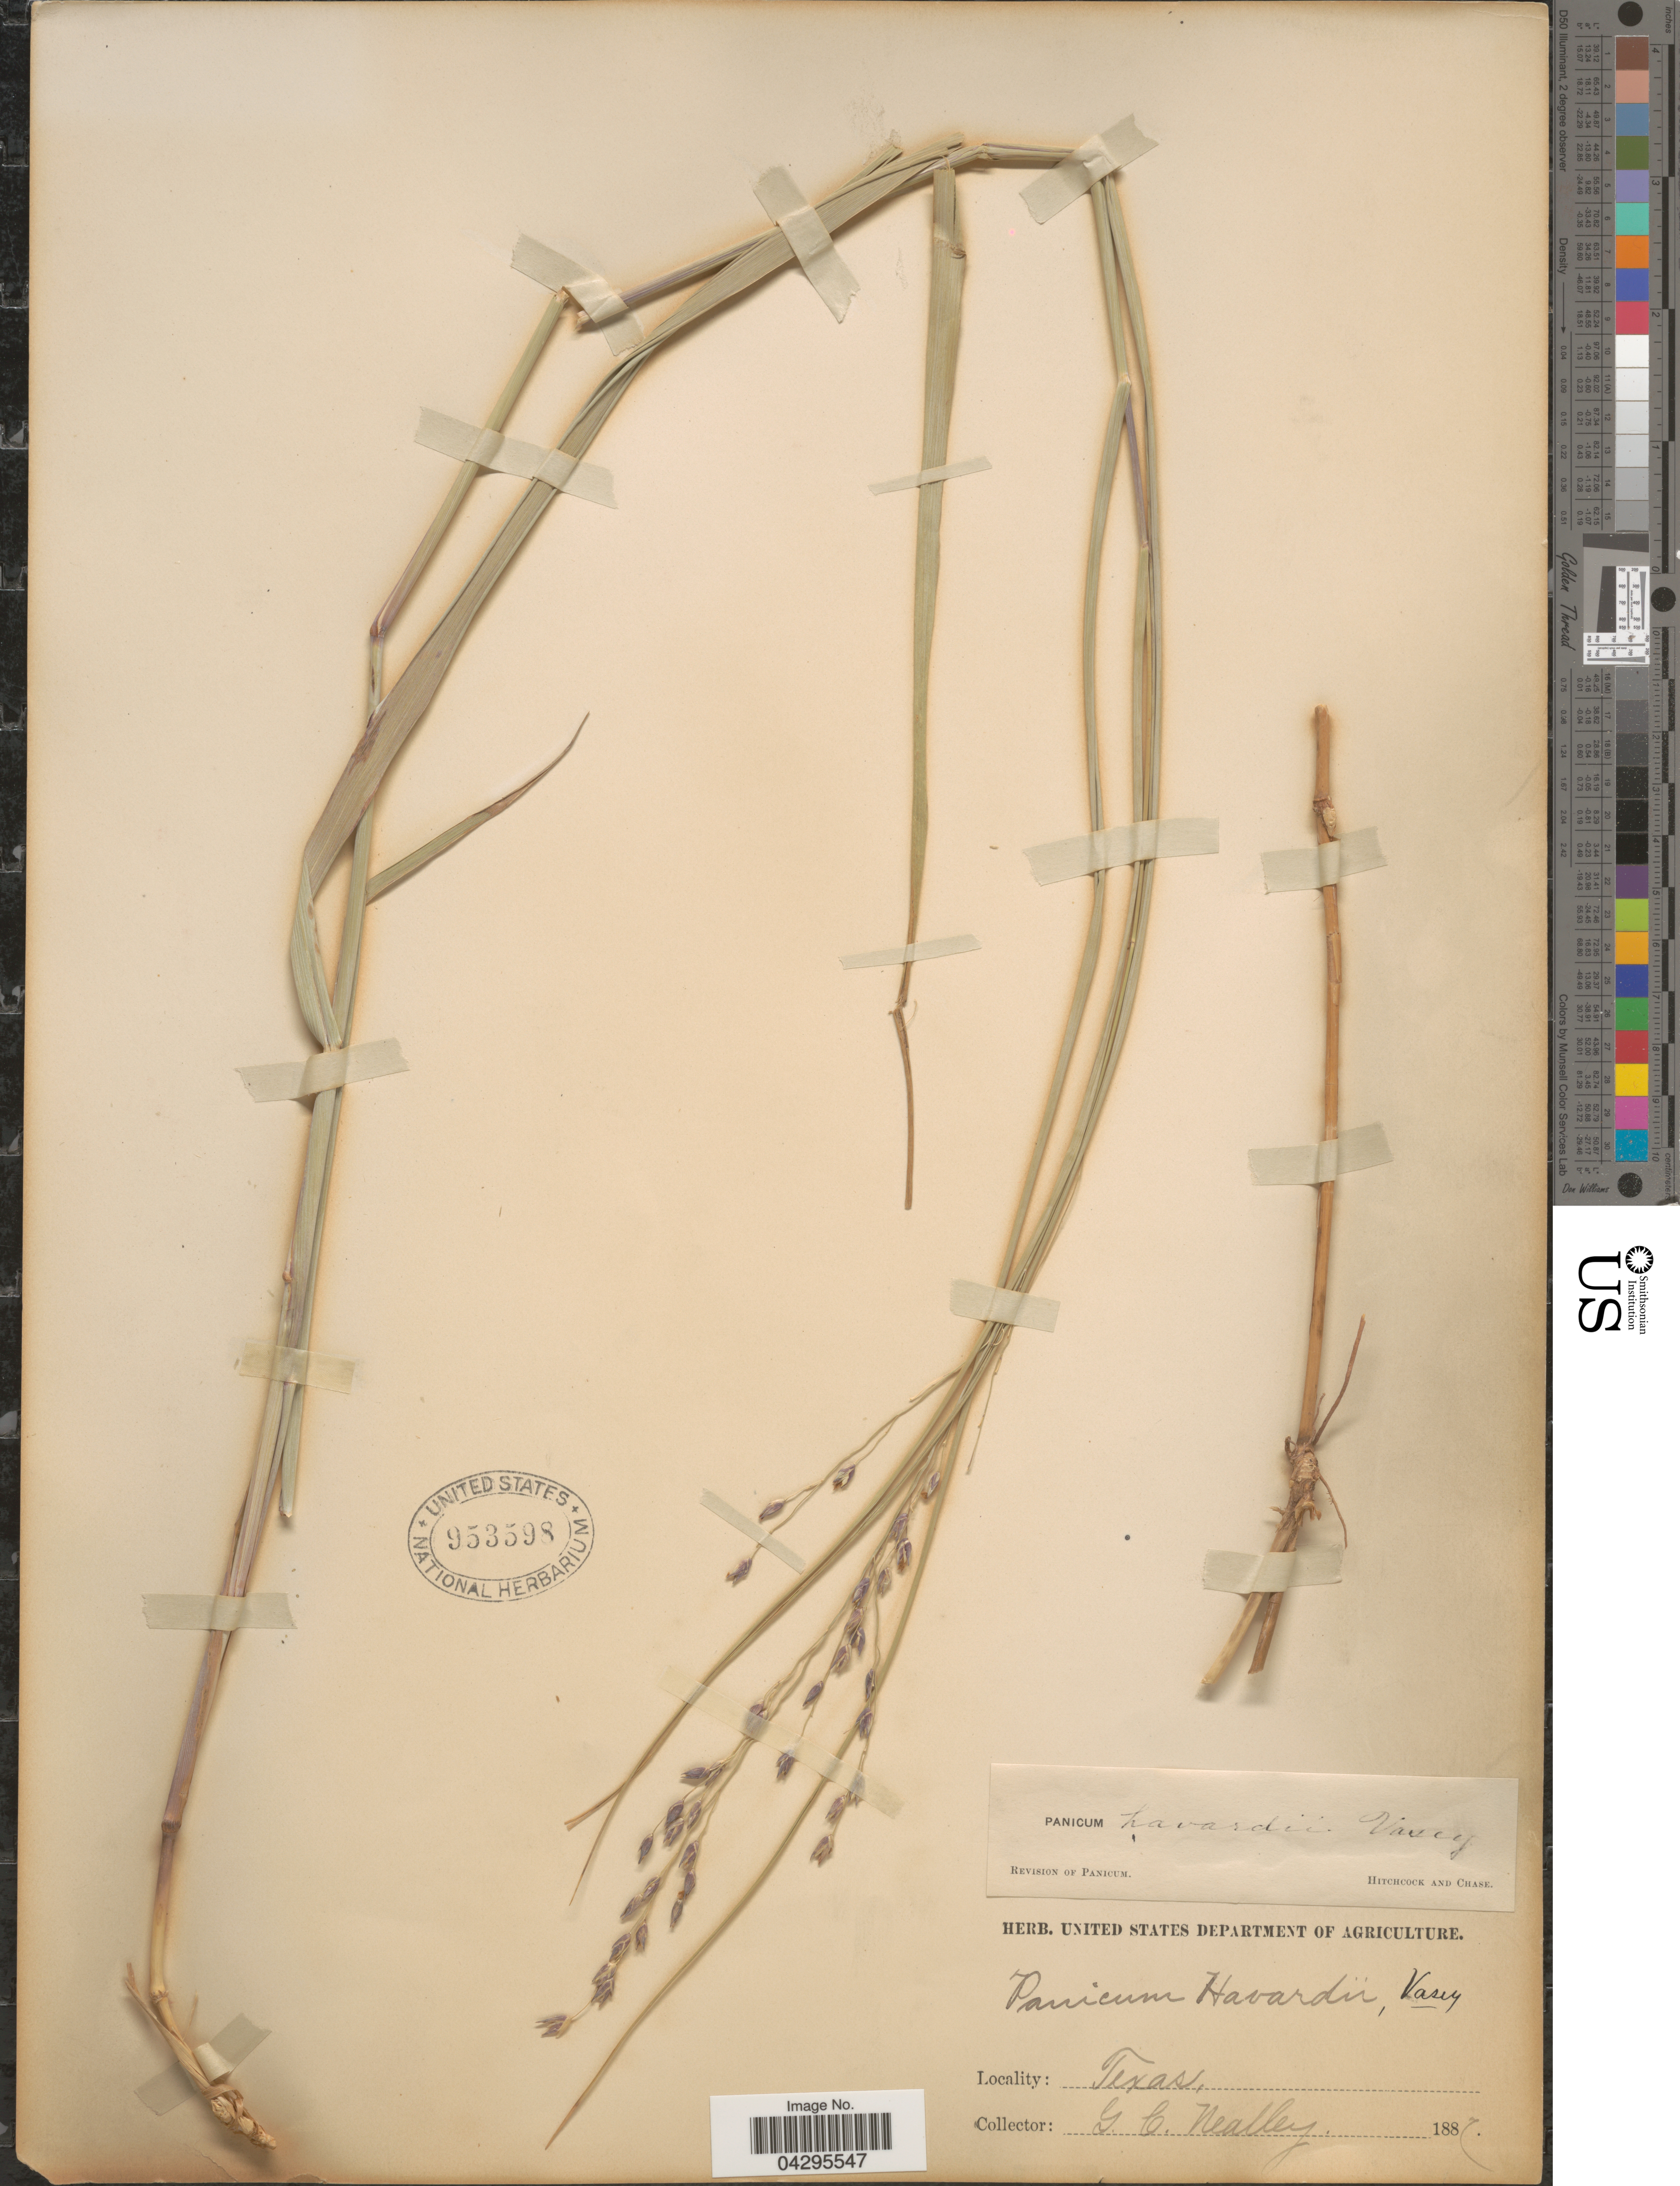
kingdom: Plantae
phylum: Tracheophyta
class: Liliopsida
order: Poales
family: Poaceae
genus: Panicum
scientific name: Panicum havardii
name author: Vasey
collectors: G. C. Nealley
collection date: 1887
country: United States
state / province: Texas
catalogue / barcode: US 953598